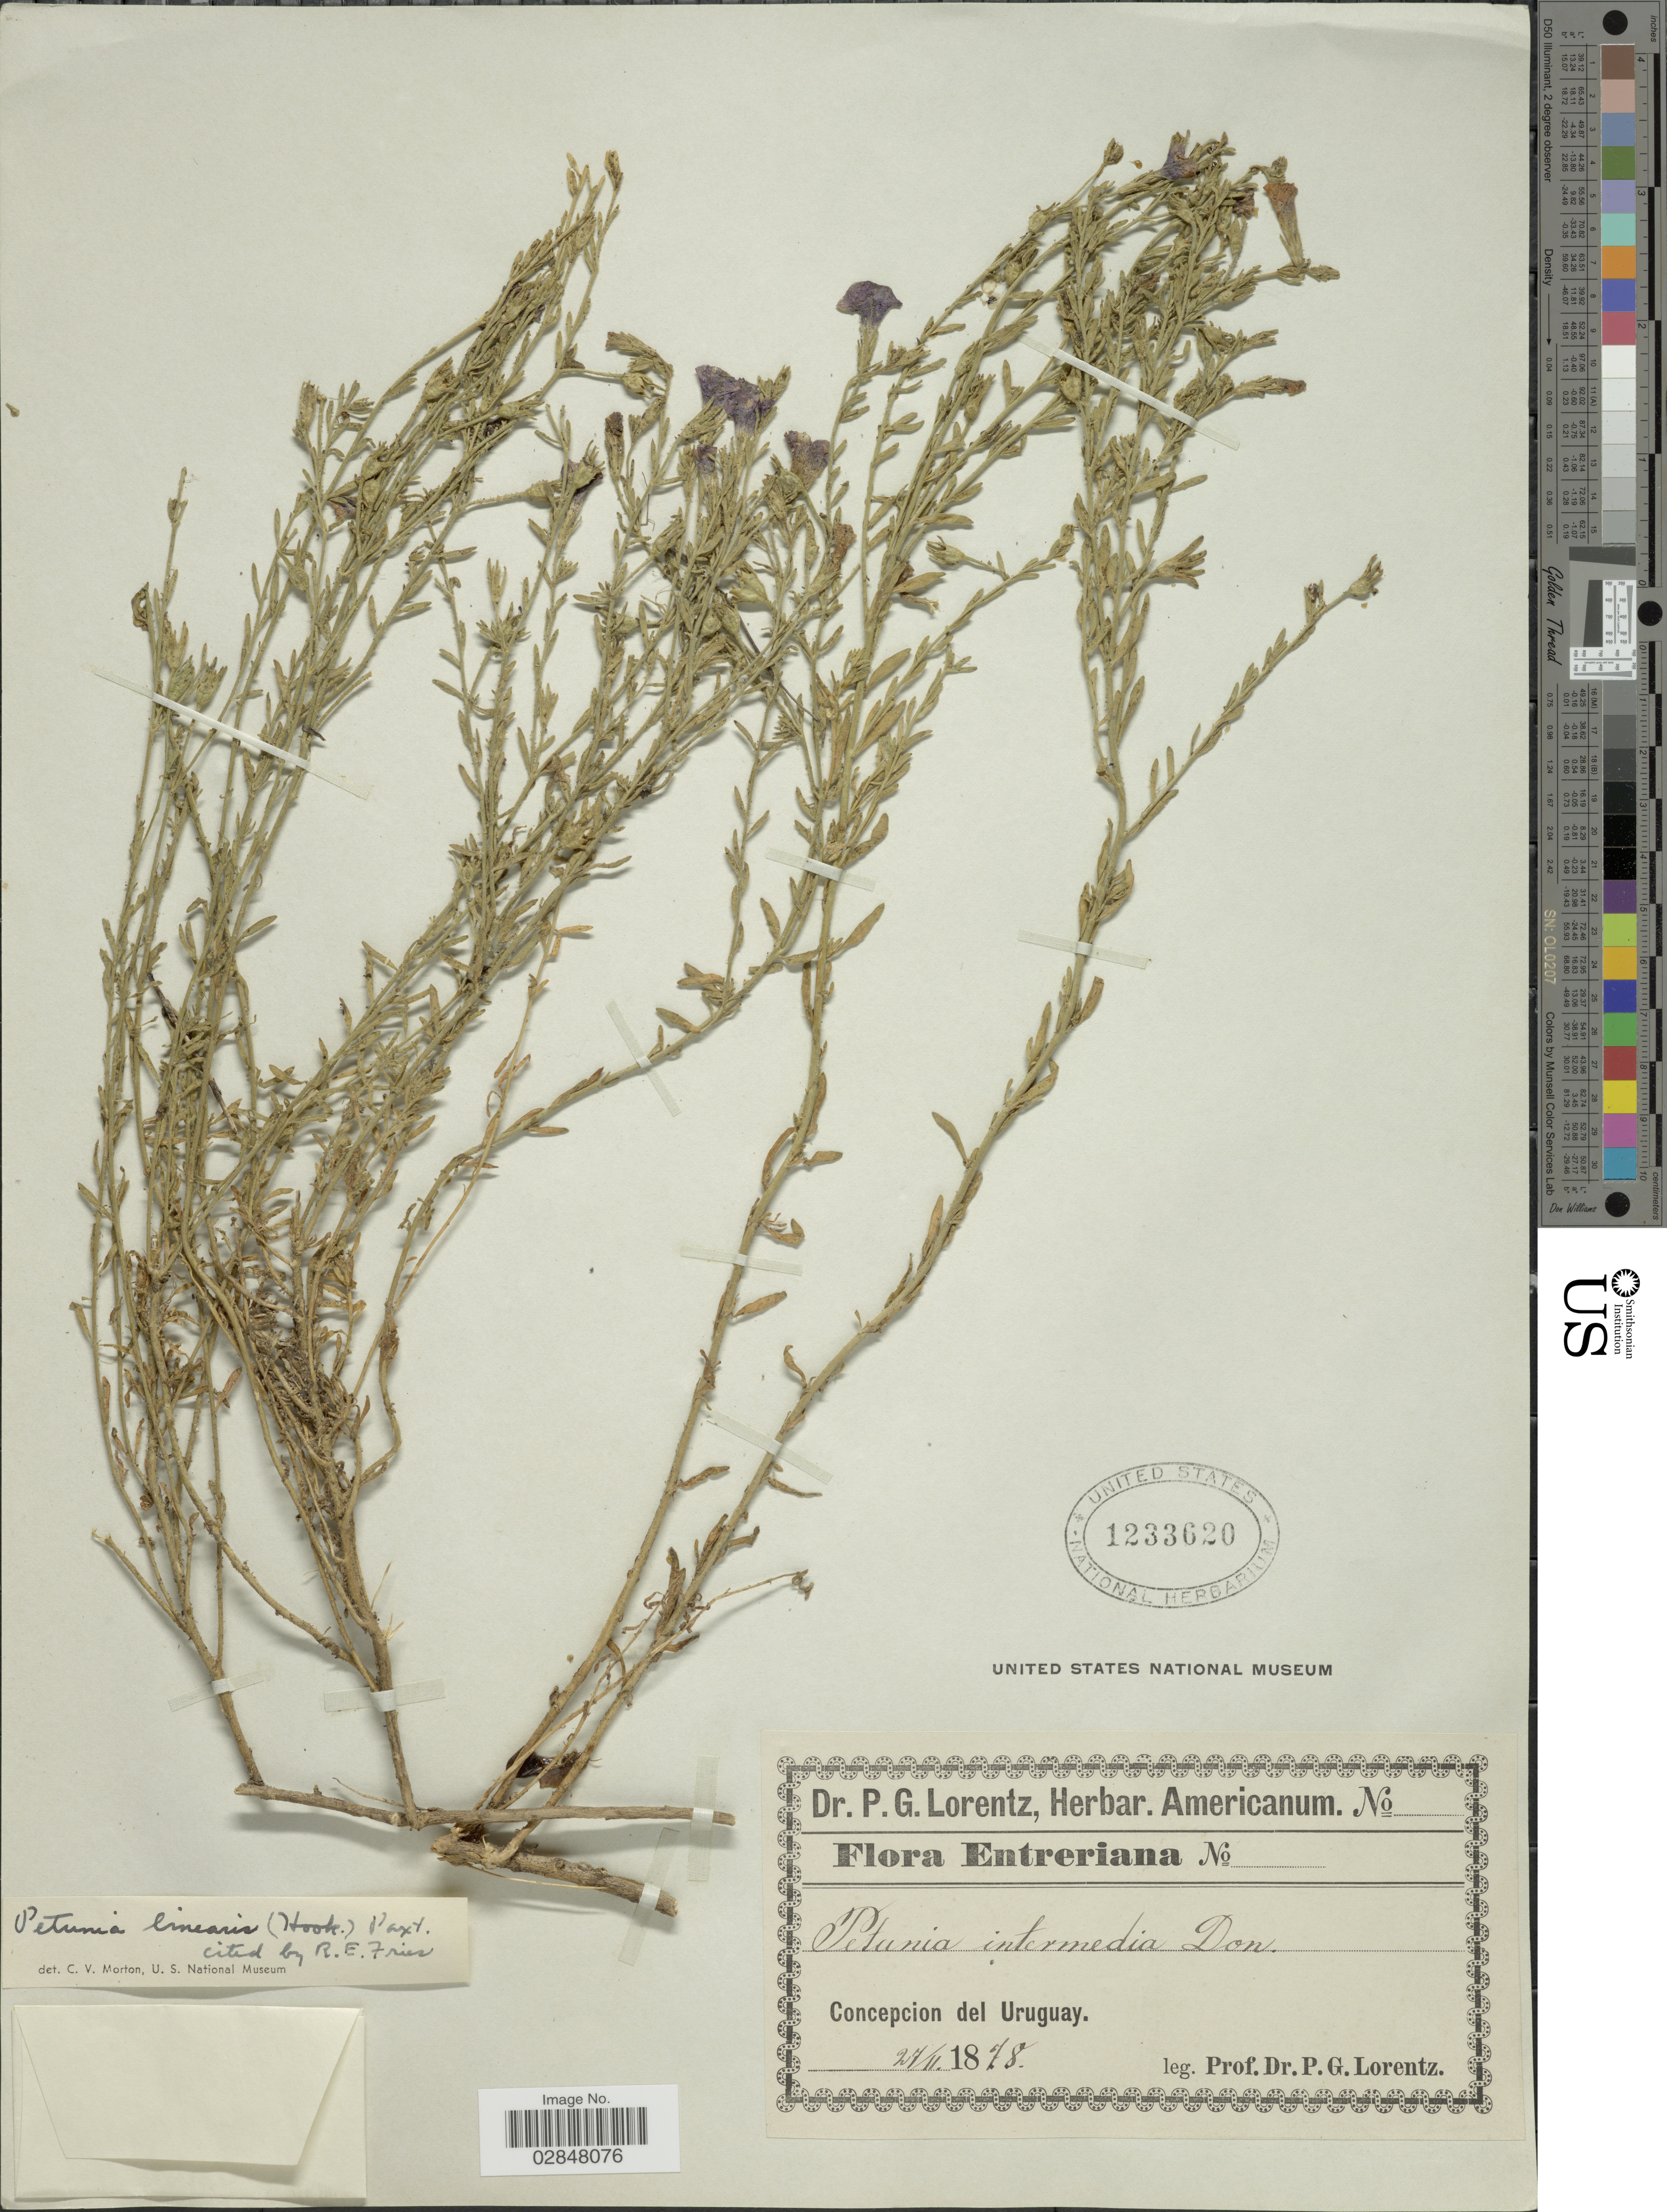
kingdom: Plantae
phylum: Tracheophyta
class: Magnoliopsida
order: Solanales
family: Solanaceae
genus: Petunia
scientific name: Petunia linearis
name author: Paxton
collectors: P. G. Lorentz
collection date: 1878-11-27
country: Uruguay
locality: Concepcion del Uruguay.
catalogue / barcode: US 1233620